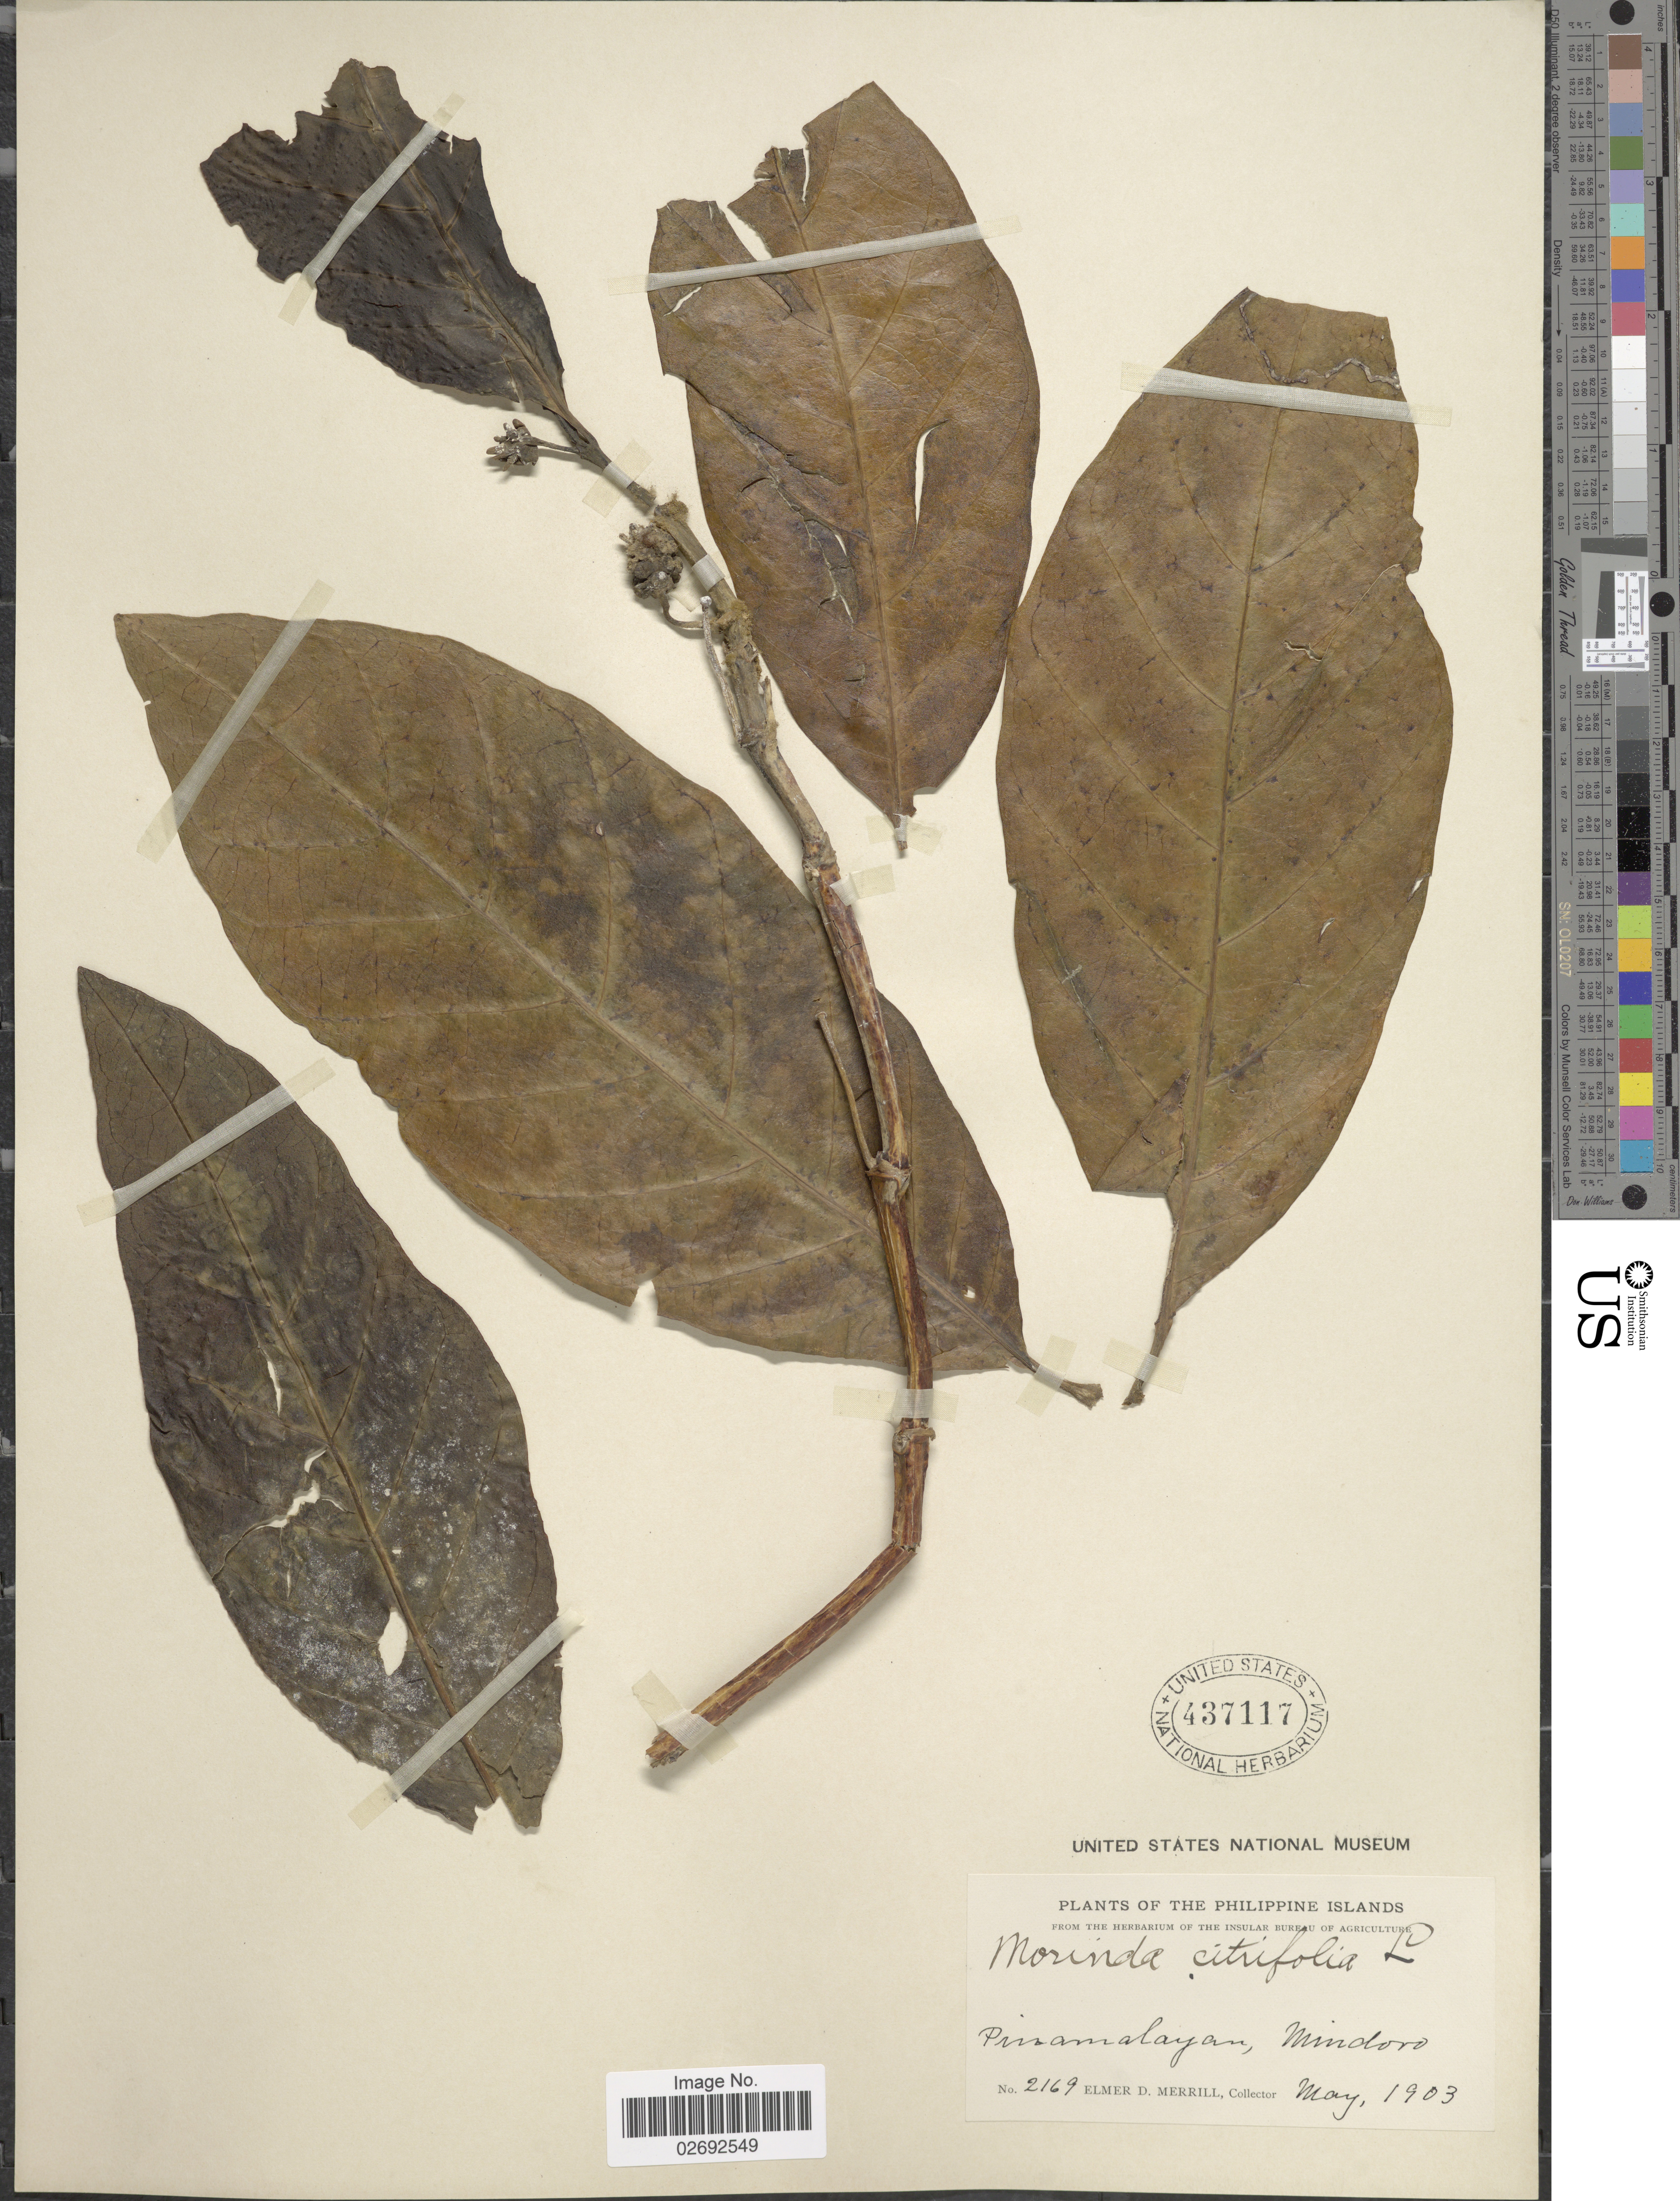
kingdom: Plantae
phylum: Tracheophyta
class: Magnoliopsida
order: Gentianales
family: Rubiaceae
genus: Morinda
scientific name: Morinda citrifolia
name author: L.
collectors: E. D. Merrill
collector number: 2169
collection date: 1903-05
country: Philippines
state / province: Mimaropa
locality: Pinamalayan, Mindoro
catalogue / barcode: US 437117